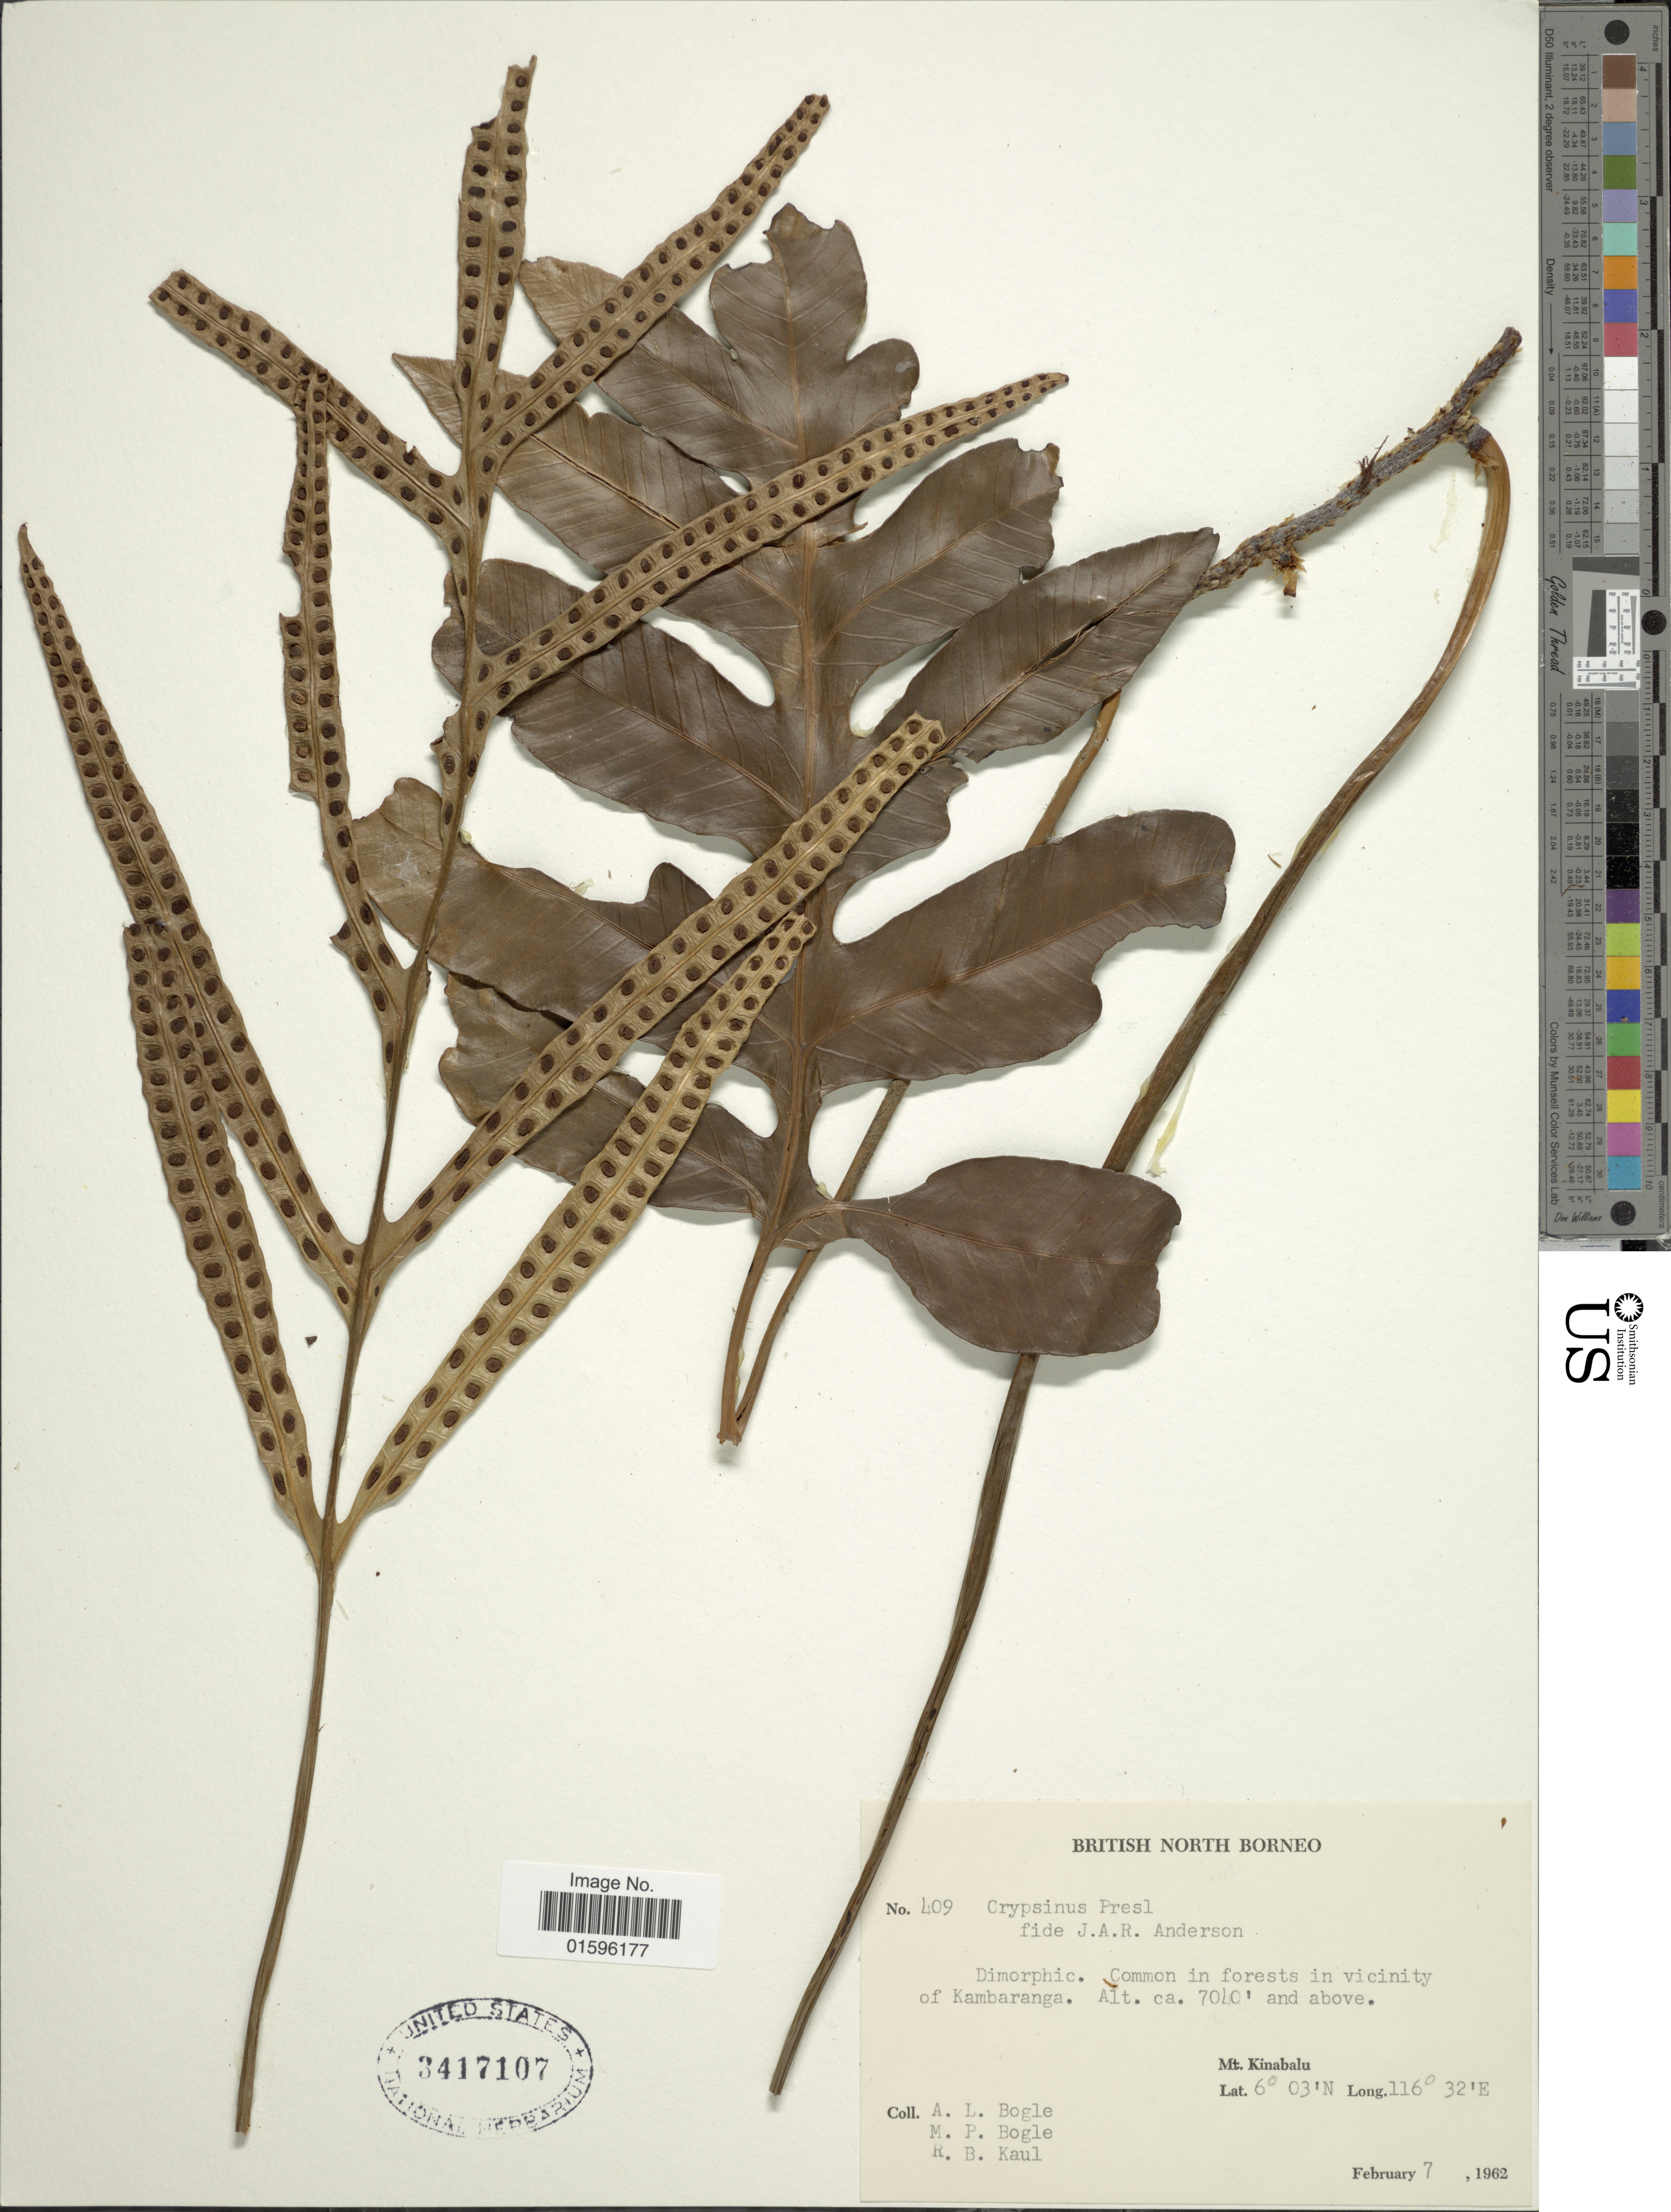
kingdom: Plantae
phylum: Tracheophyta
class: Polypodiopsida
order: Polypodiales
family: Polypodiaceae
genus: Polypodium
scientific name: Polypodium sp.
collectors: Bogle, A.L., M. Bogle & R. Kaul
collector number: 409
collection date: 1962-02-07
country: Malaysia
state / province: Sabah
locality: British North Borneo, vicinity of Kamaranga, Mt. Kinabalu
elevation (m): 2146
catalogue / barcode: US 3417107